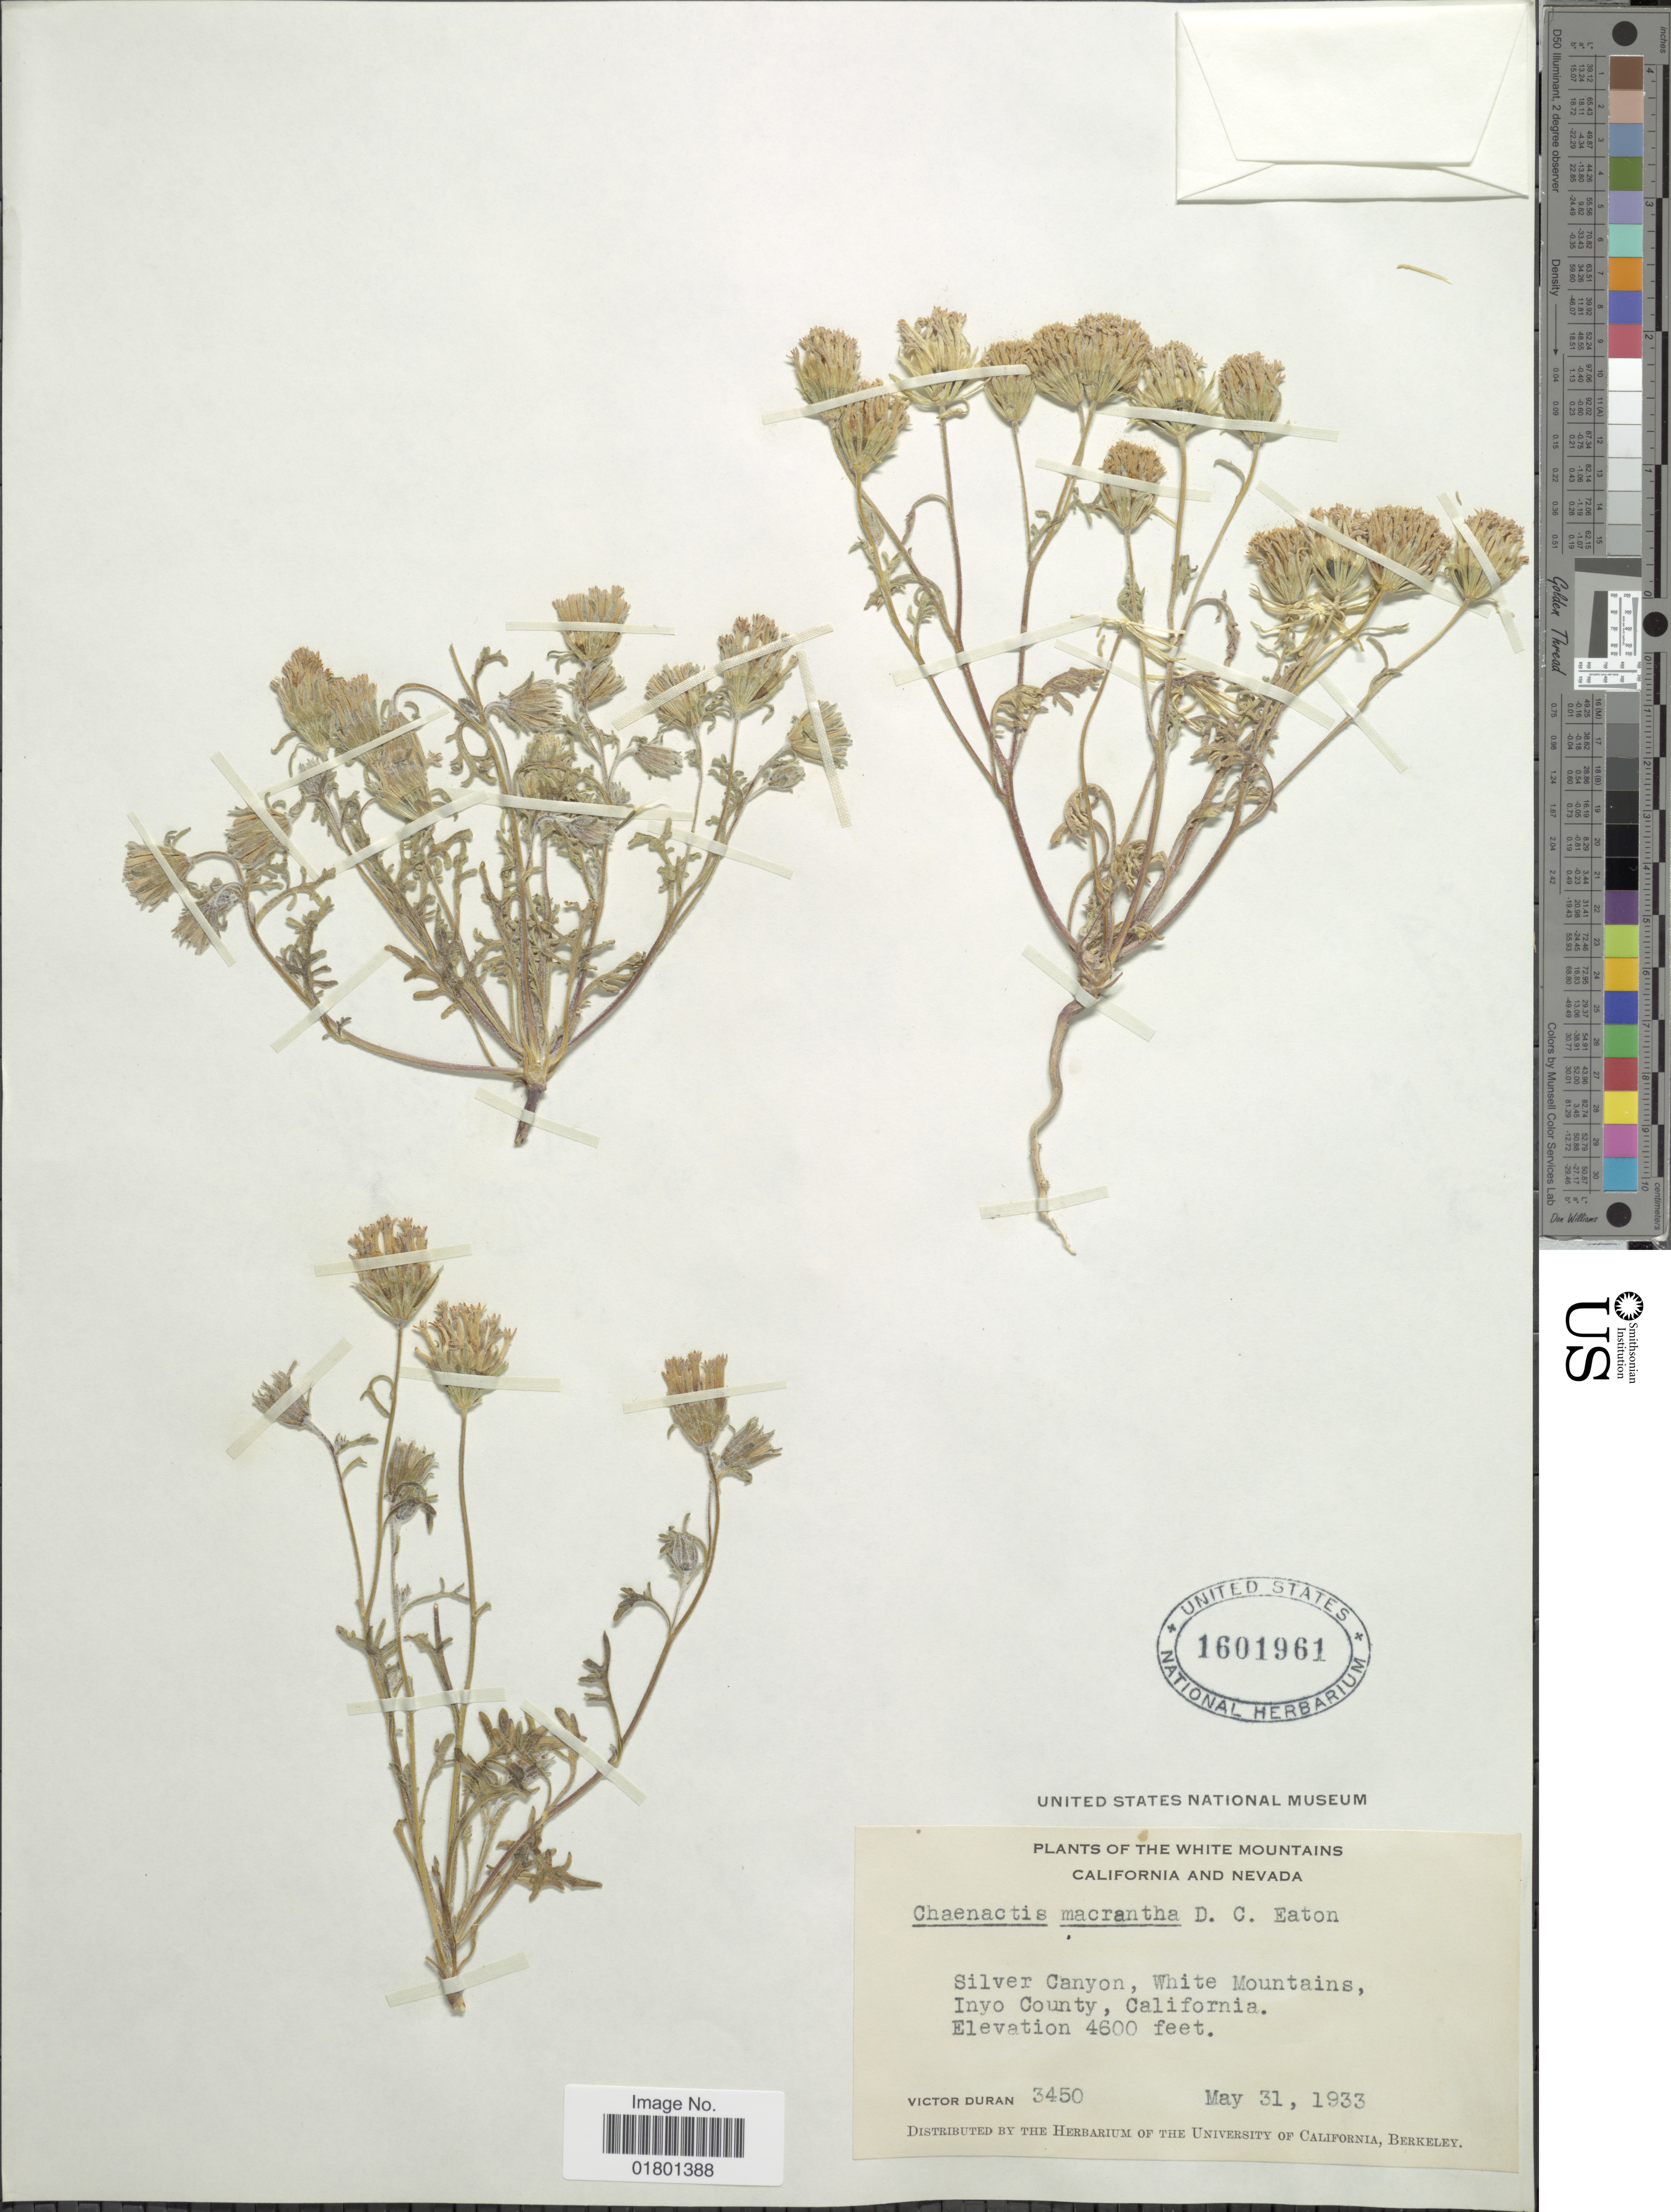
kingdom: Plantae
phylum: Tracheophyta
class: Magnoliopsida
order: Asterales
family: Asteraceae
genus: Chaenactis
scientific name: Chaenactis macrantha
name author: D.C. Eaton in C. King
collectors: V. Duran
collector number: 3450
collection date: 1933-05-31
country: United States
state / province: California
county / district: Inyo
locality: The White Mountains, California and Nevada, Silver Canyon, White Mountains, Inyo County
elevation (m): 1402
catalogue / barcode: US 1601961